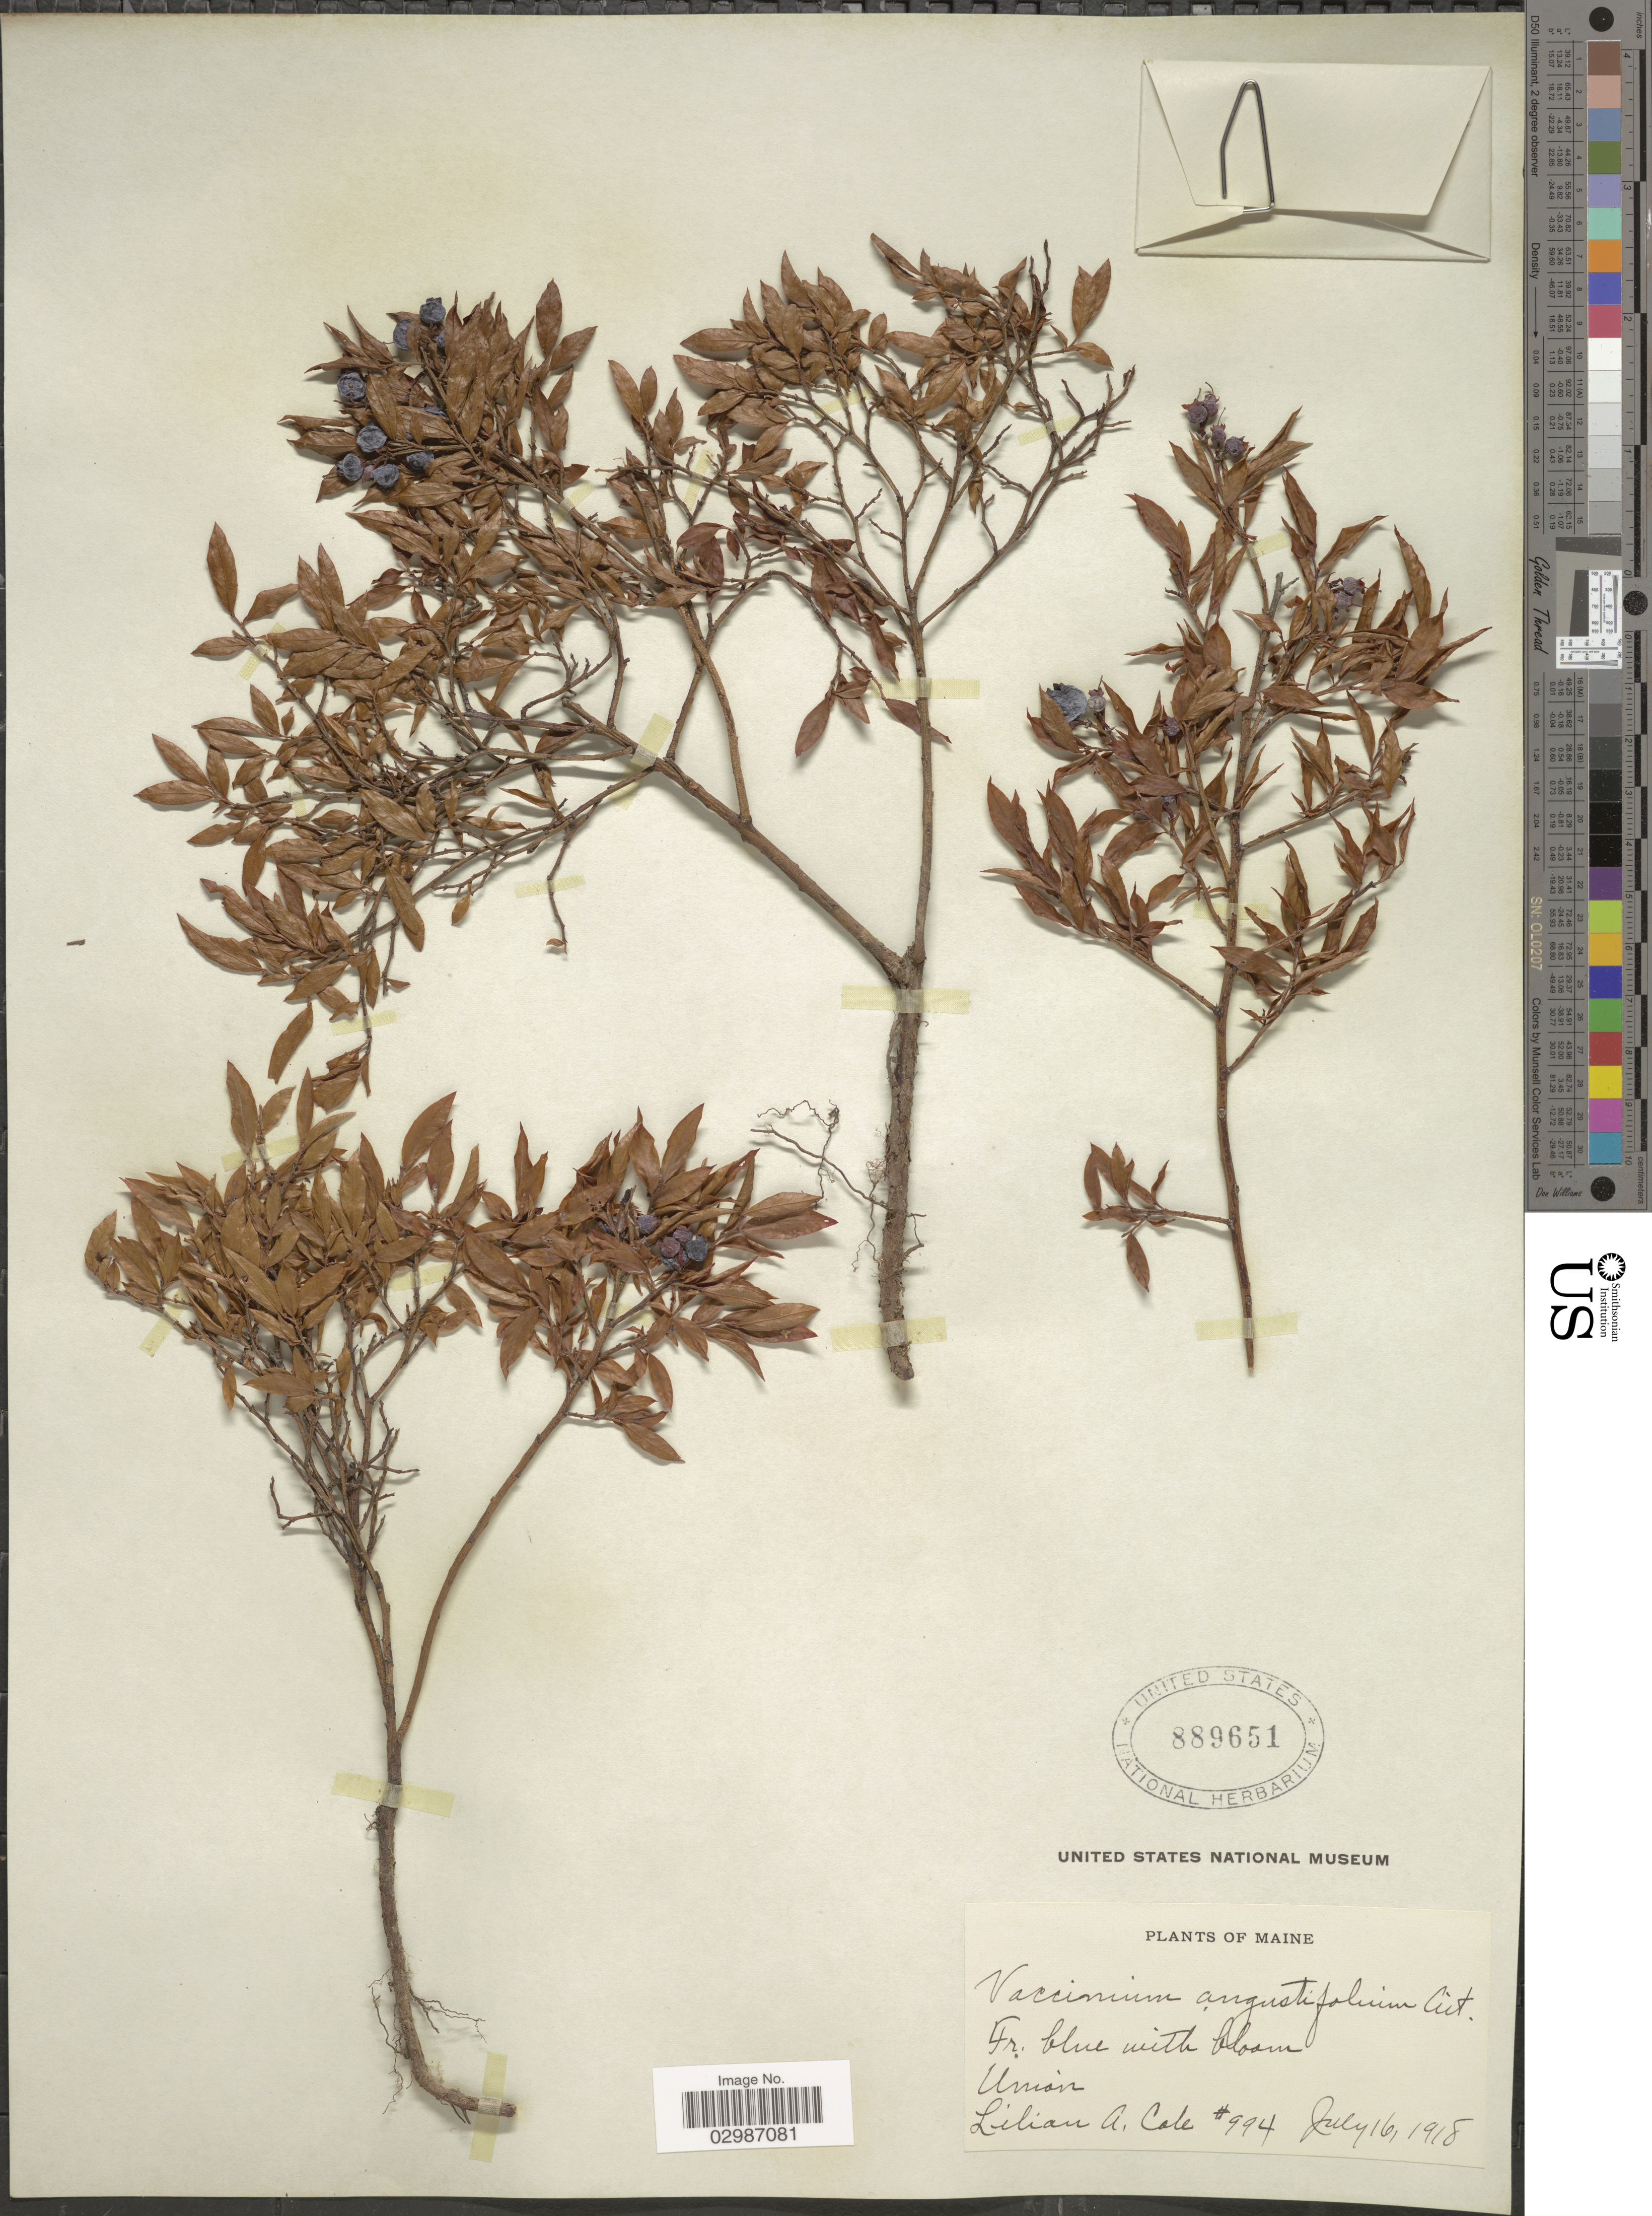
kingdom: Plantae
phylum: Tracheophyta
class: Magnoliopsida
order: Ericales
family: Ericaceae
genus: Vaccinium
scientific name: Vaccinium angustifolium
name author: Aiton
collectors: L. A. Cole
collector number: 994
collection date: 1918-07-16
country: United States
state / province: Maine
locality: Union.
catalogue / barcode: US 889651